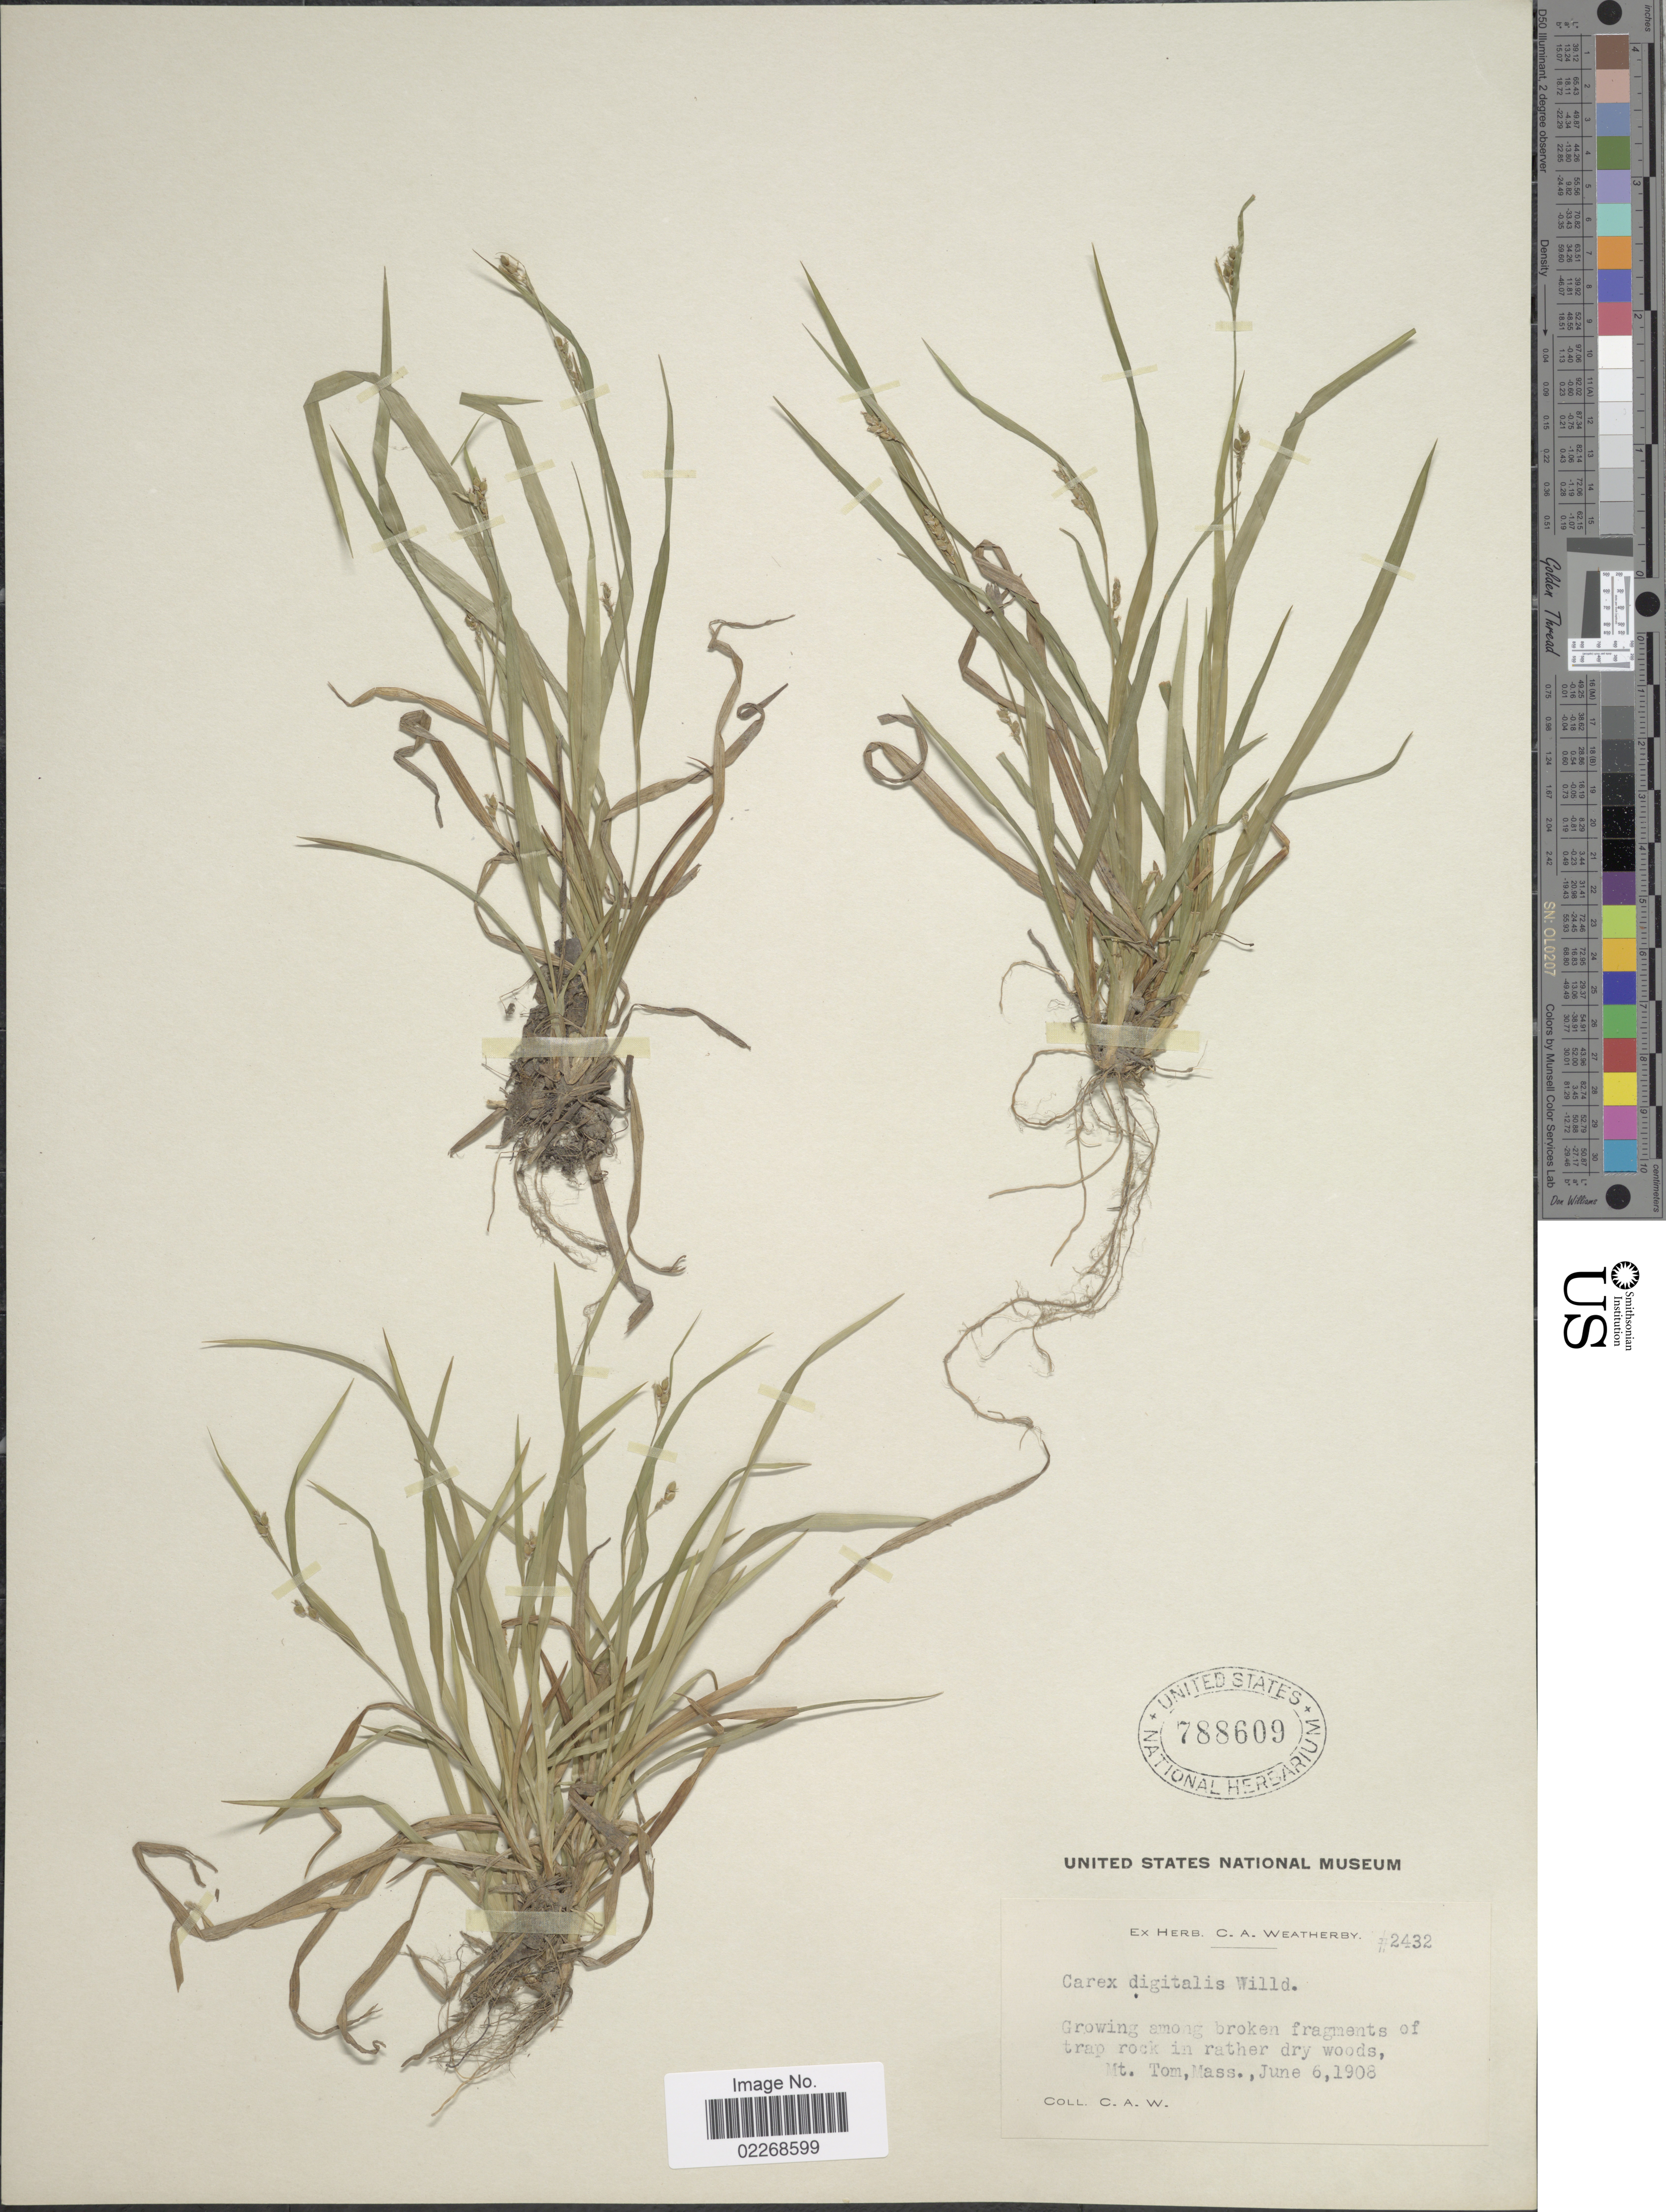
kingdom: Plantae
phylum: Tracheophyta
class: Liliopsida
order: Poales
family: Cyperaceae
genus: Carex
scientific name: Carex digitalis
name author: Willd.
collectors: C. A. Weatherby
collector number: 2432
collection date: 1908-06-06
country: United States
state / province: Massachusetts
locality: Mt. Tom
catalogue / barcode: US 788609